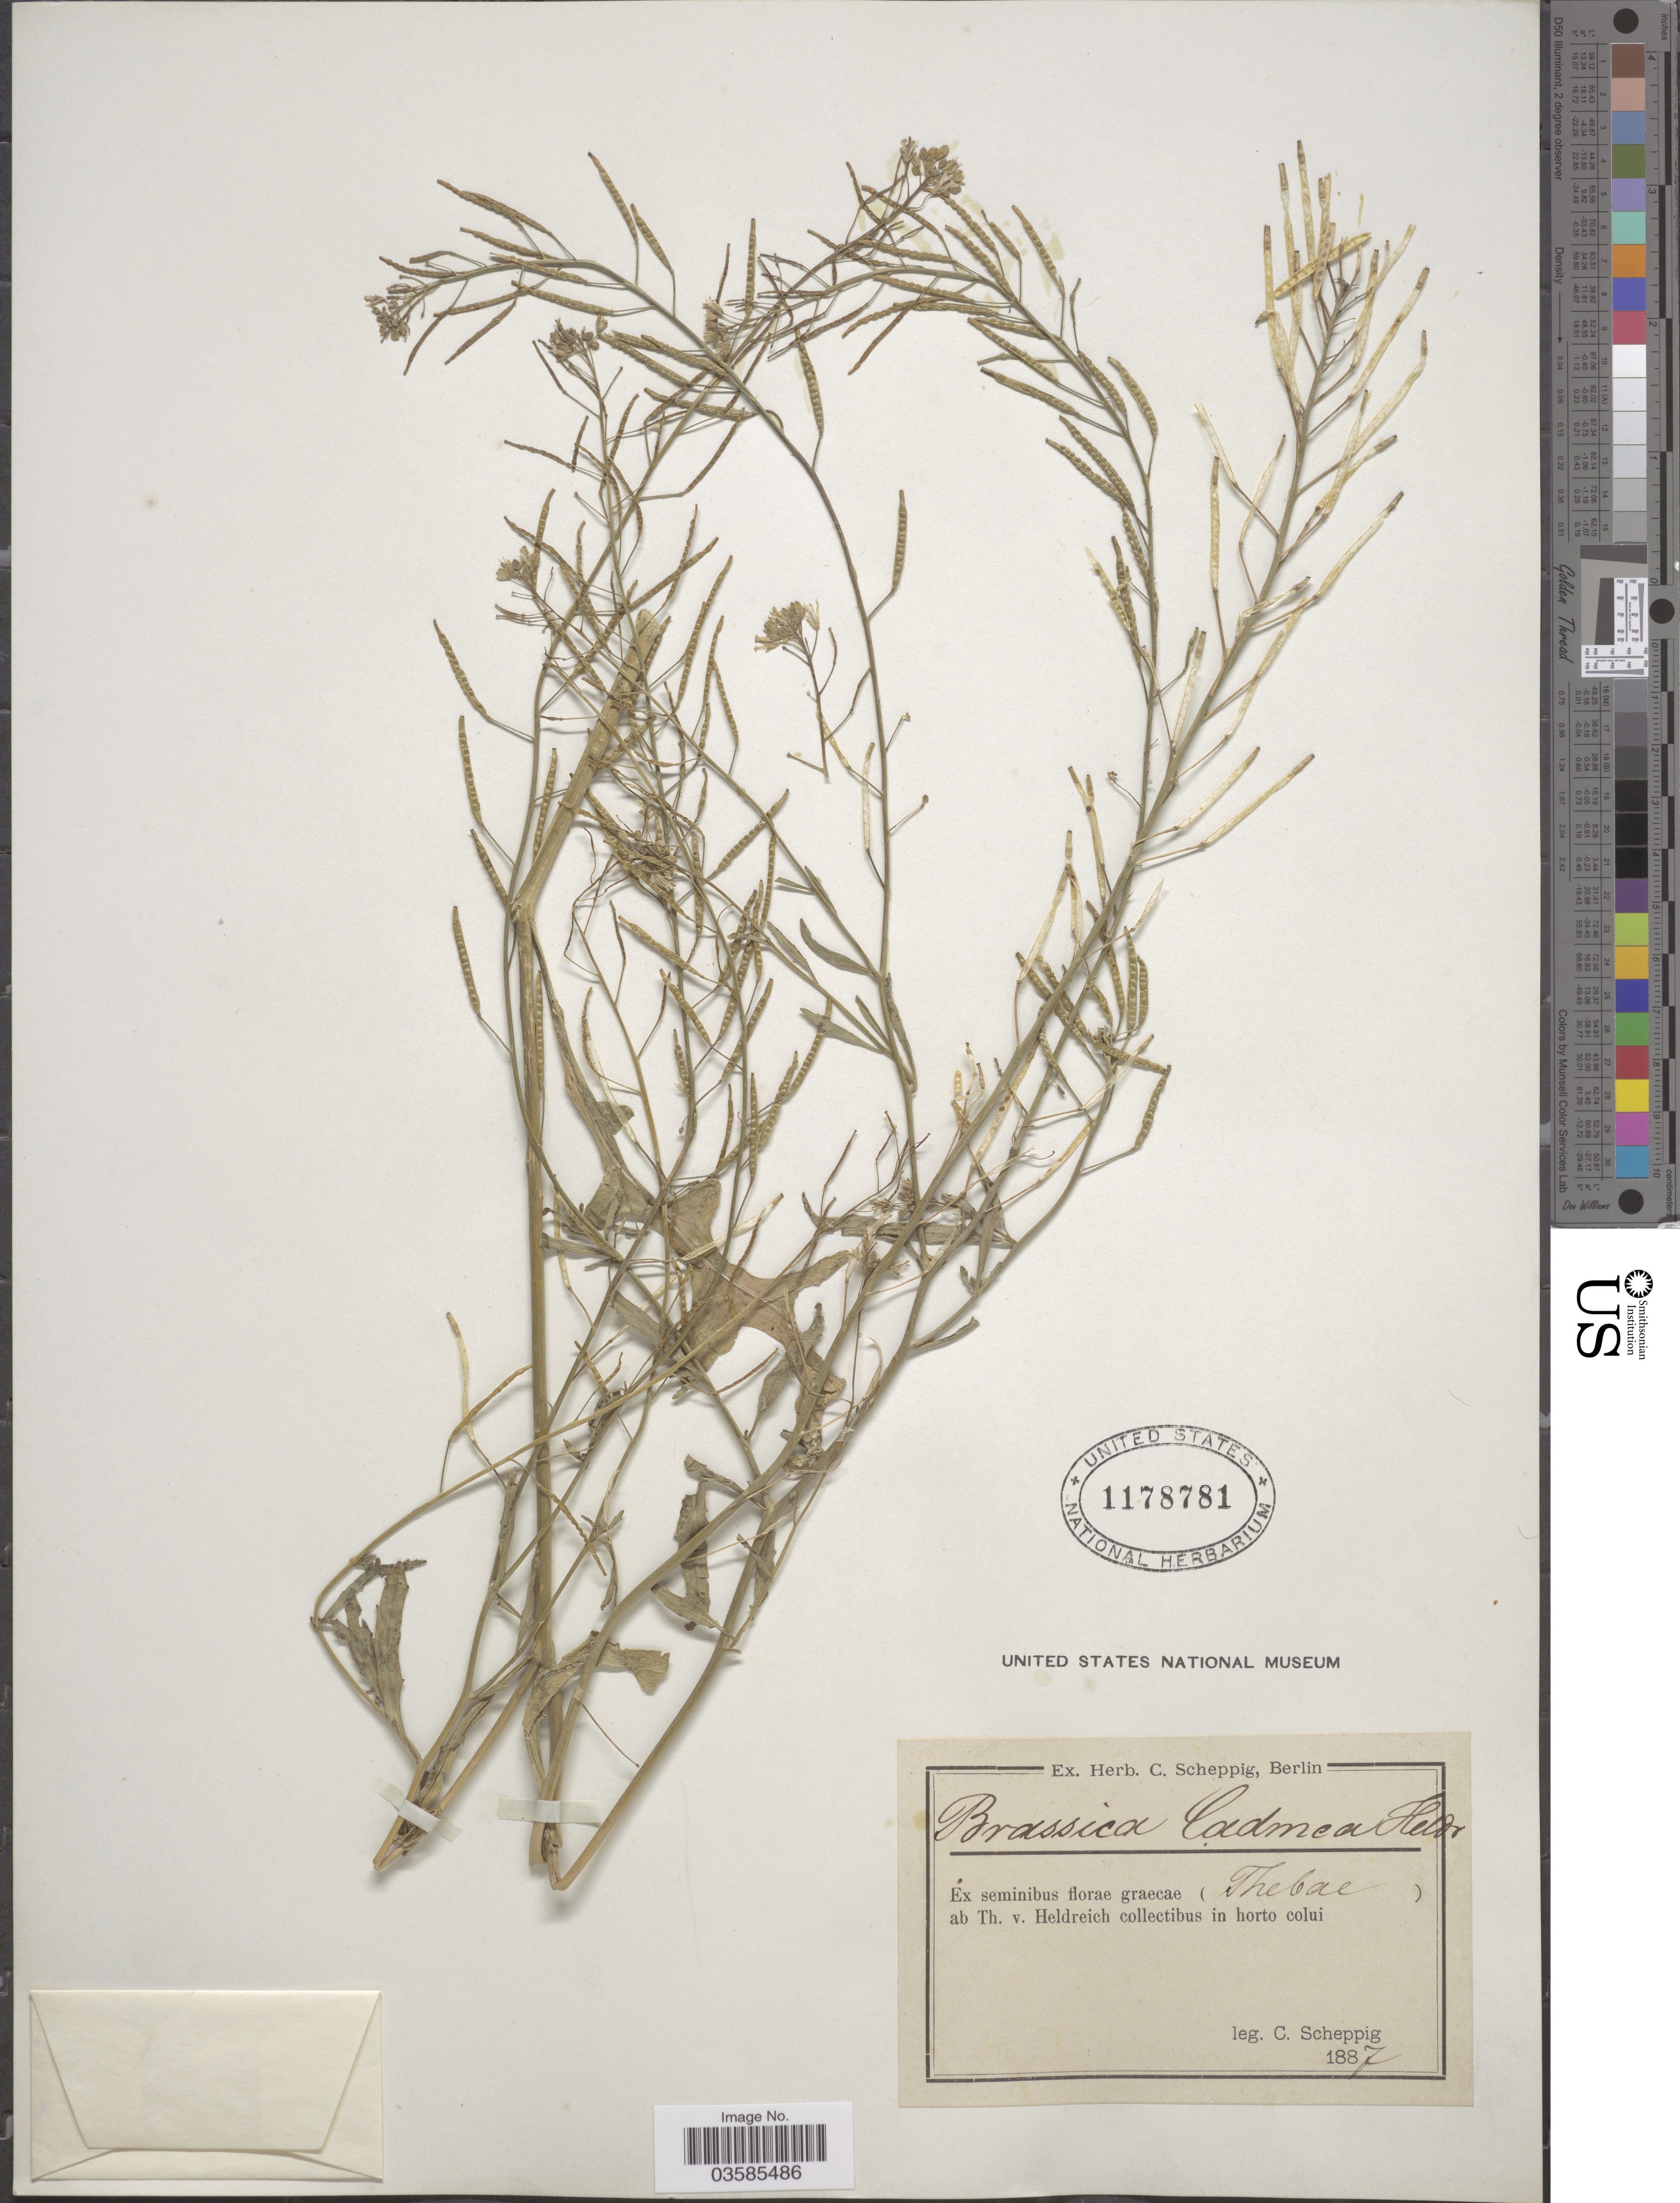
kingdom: Plantae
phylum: Tracheophyta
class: Magnoliopsida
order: Brassicales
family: Brassicaceae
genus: Brassica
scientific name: Brassica cadmea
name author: Heldr. ex O.E. Schulz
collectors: C. Scheppig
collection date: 1887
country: Germany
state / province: Berlin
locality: Ex seminibus florae graecae (Thebae).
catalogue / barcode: US 1178781